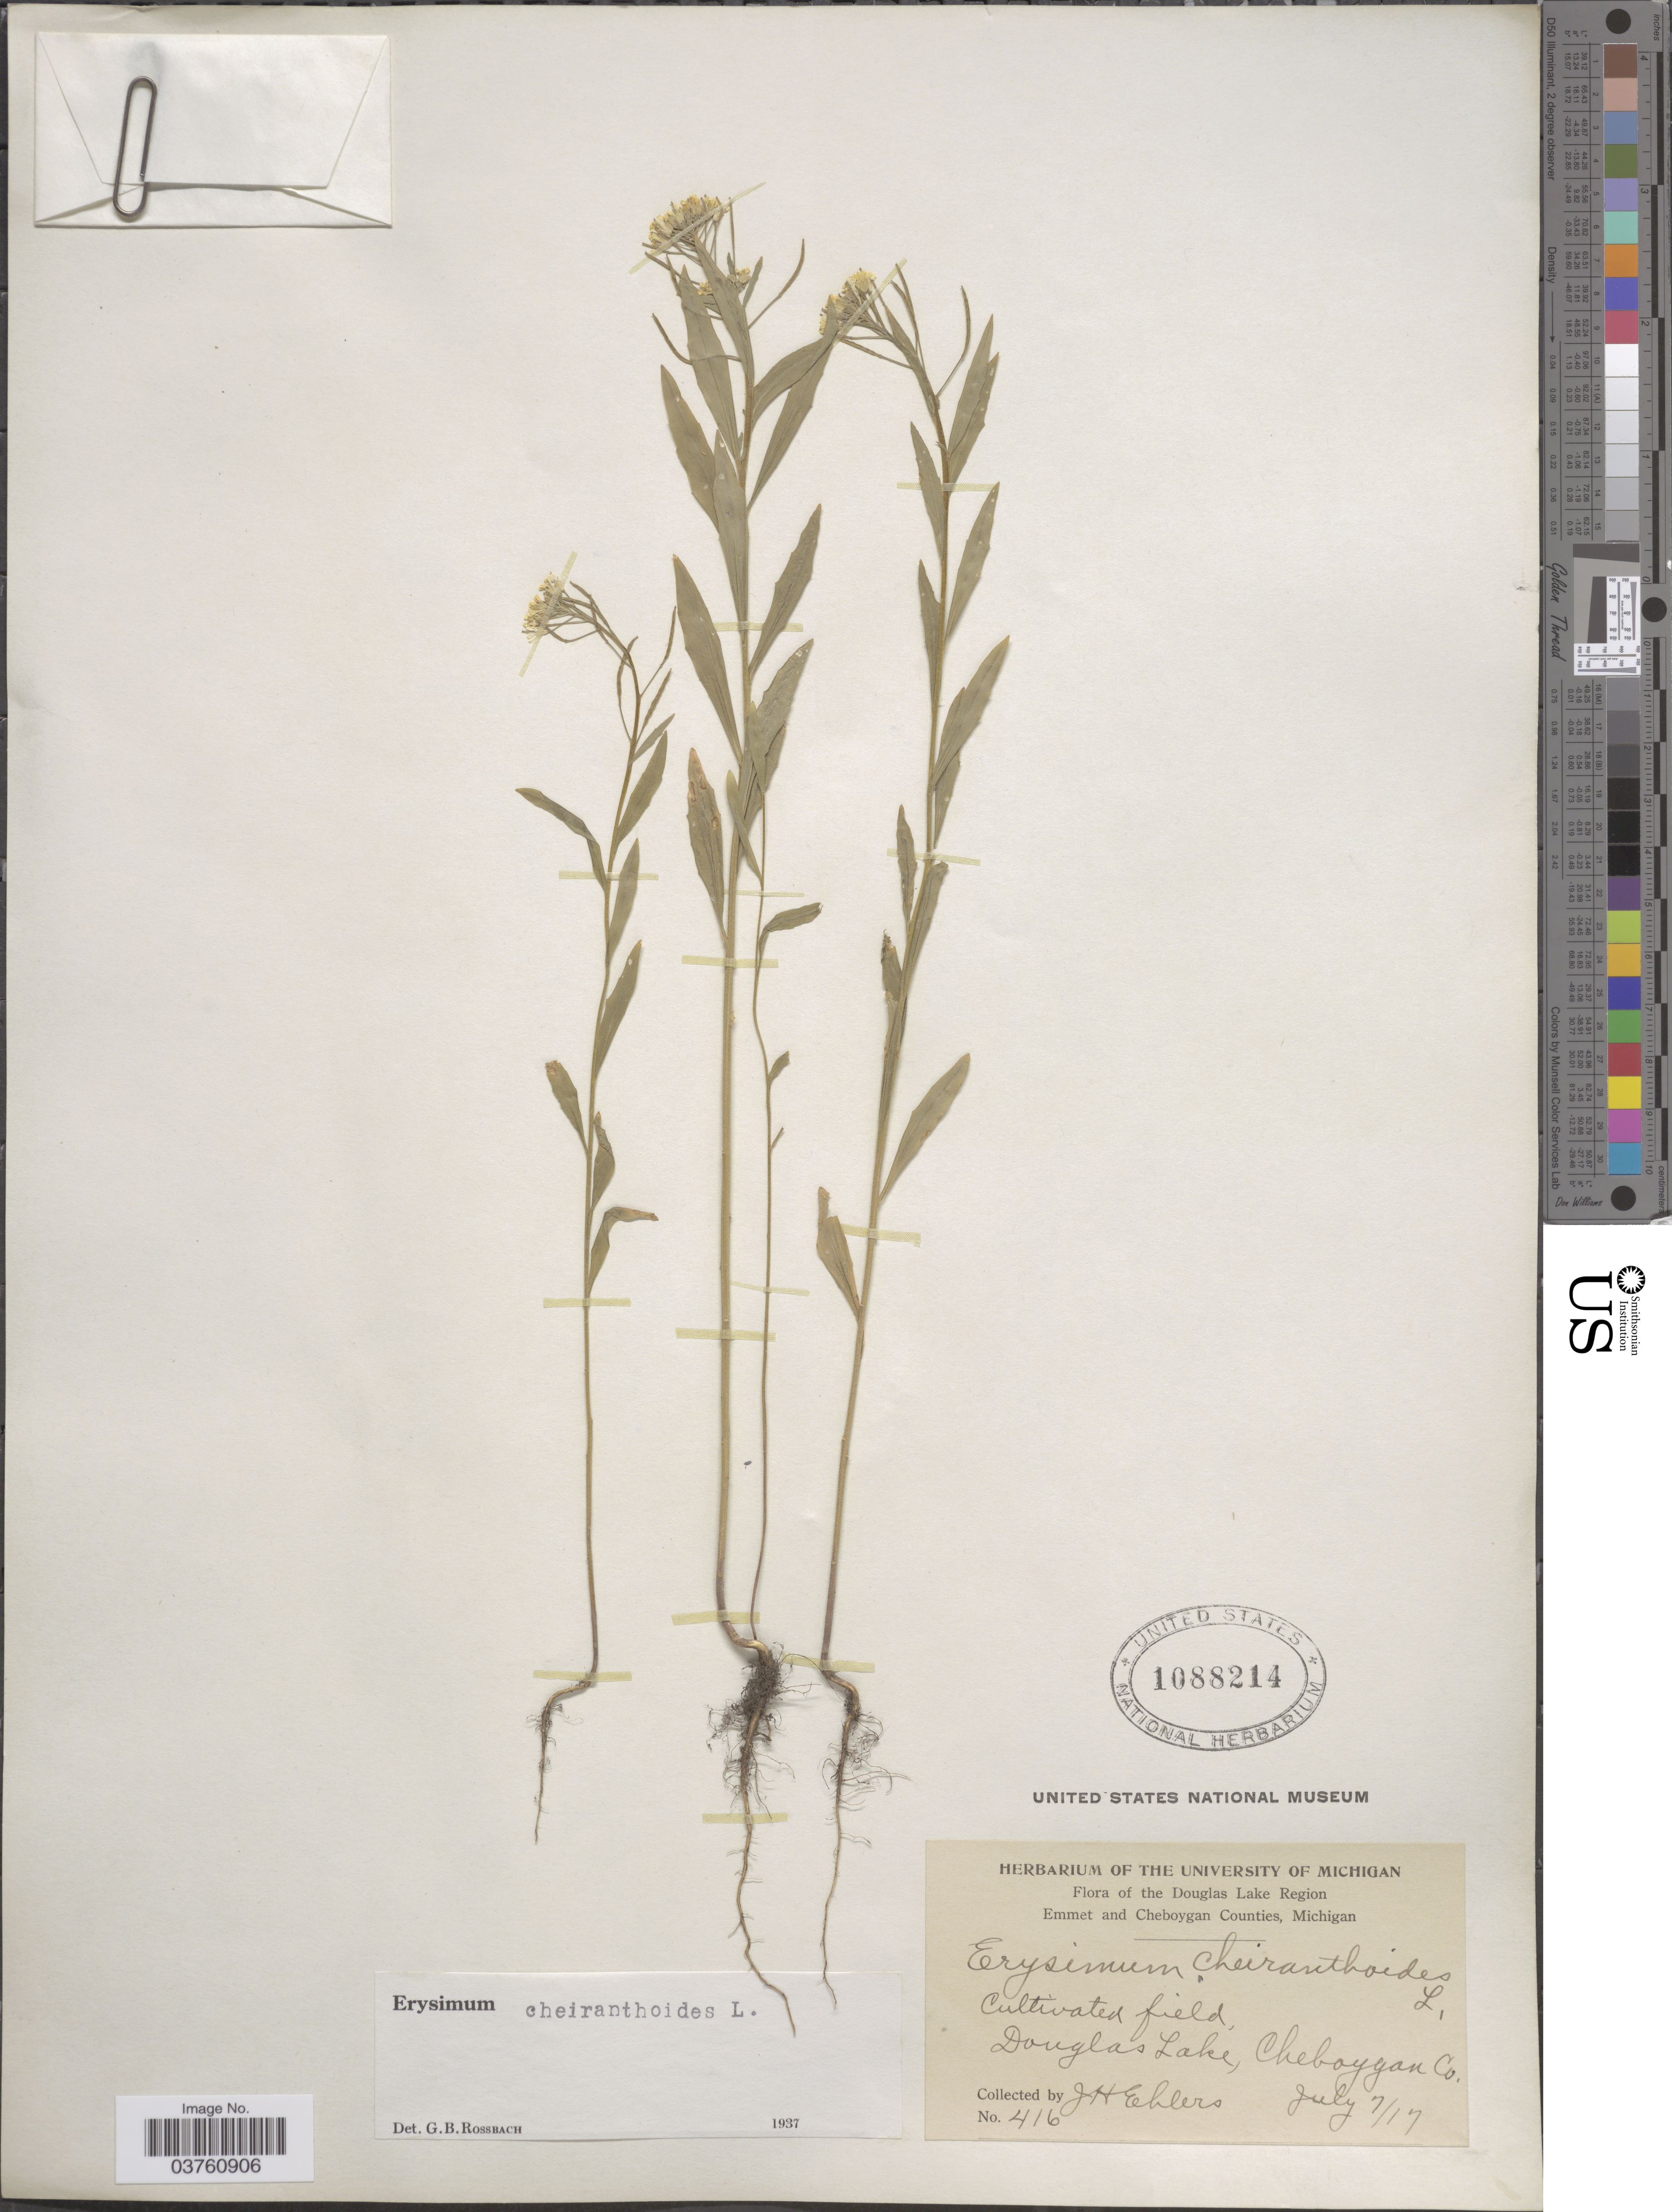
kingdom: Plantae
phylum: Tracheophyta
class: Magnoliopsida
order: Brassicales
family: Brassicaceae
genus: Erysimum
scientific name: Erysimum cheiranthoides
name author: L.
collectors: J. H. Ehlers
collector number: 416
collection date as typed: Transcribed d/m/y: 7/7/17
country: United States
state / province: Michigan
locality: The Douglas Lake Region. Douglas Lake, Cheboygan Co.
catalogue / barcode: US 1088214